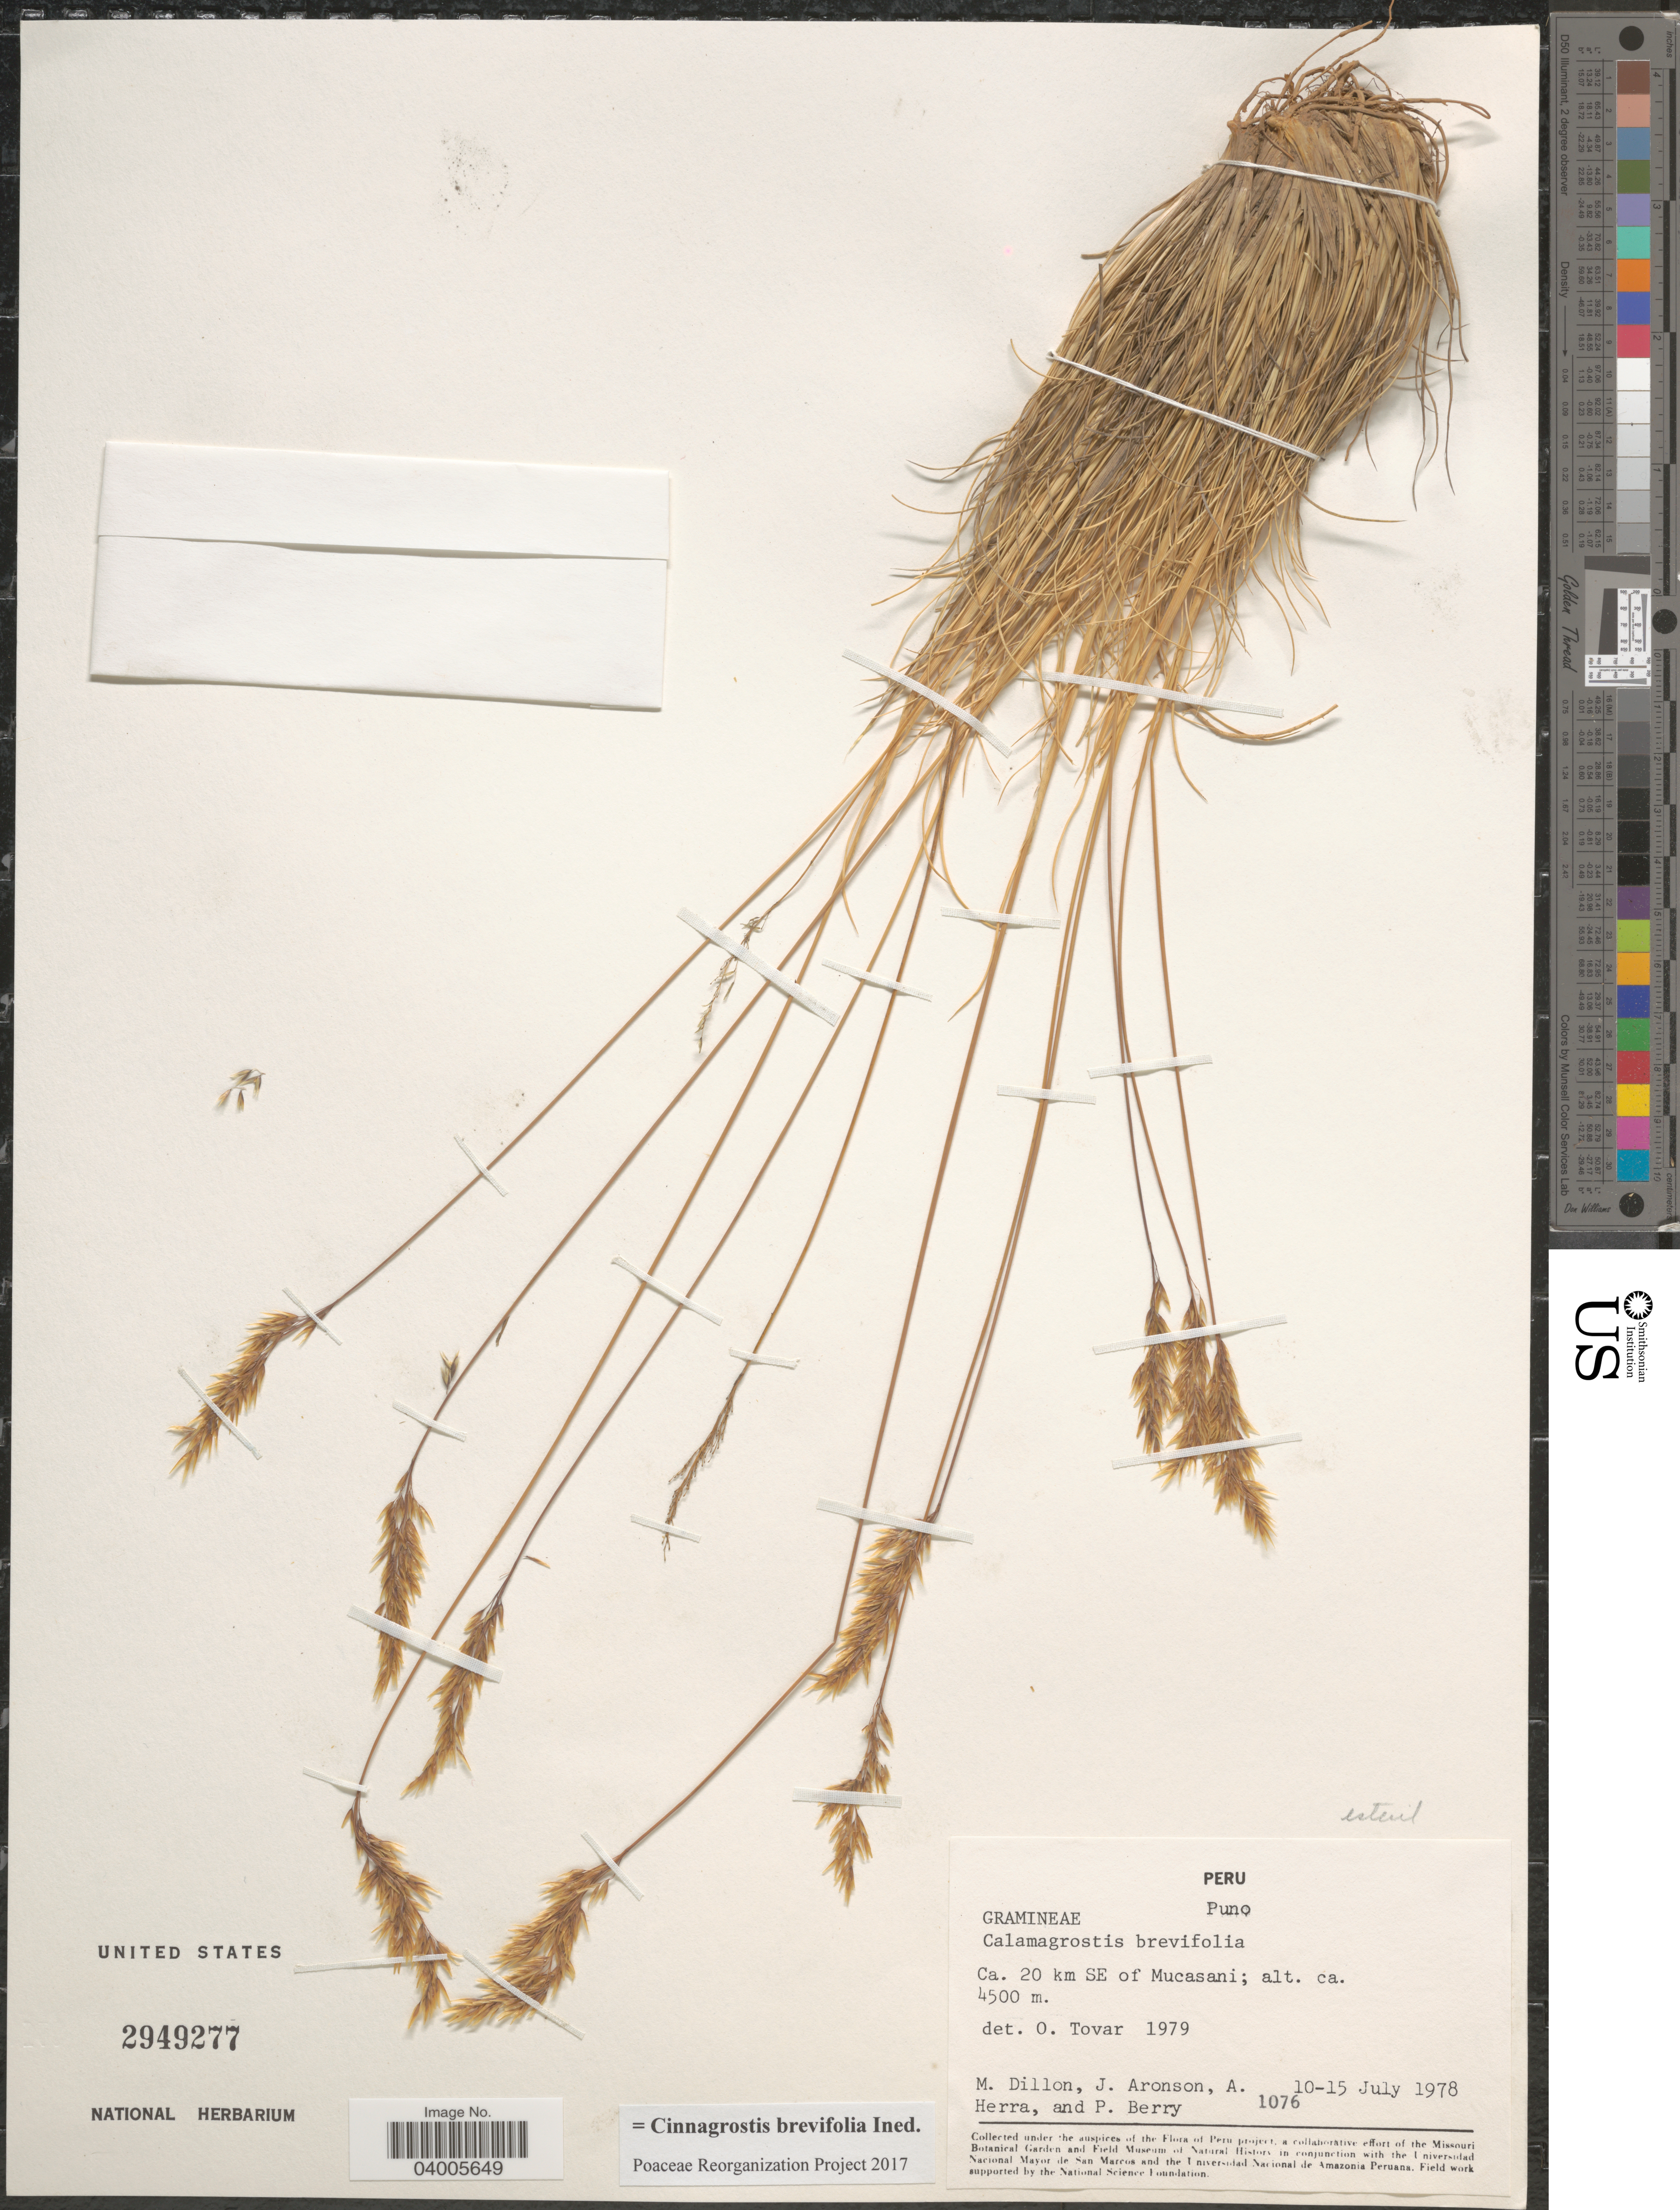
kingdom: Plantae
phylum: Tracheophyta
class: Liliopsida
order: Poales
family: Poaceae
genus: Cinnagrostis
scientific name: Cinnagrostis brevifolia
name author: (J. Presl) P.M. Peterson et al.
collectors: M. O. Dillon, J. Aronson, A. Herra & P. Berry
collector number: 1076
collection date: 1978-07-10/1978-07-15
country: Peru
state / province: Puno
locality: Ca. 20 km SE of Mucasani.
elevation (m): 4500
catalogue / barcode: US 2949277